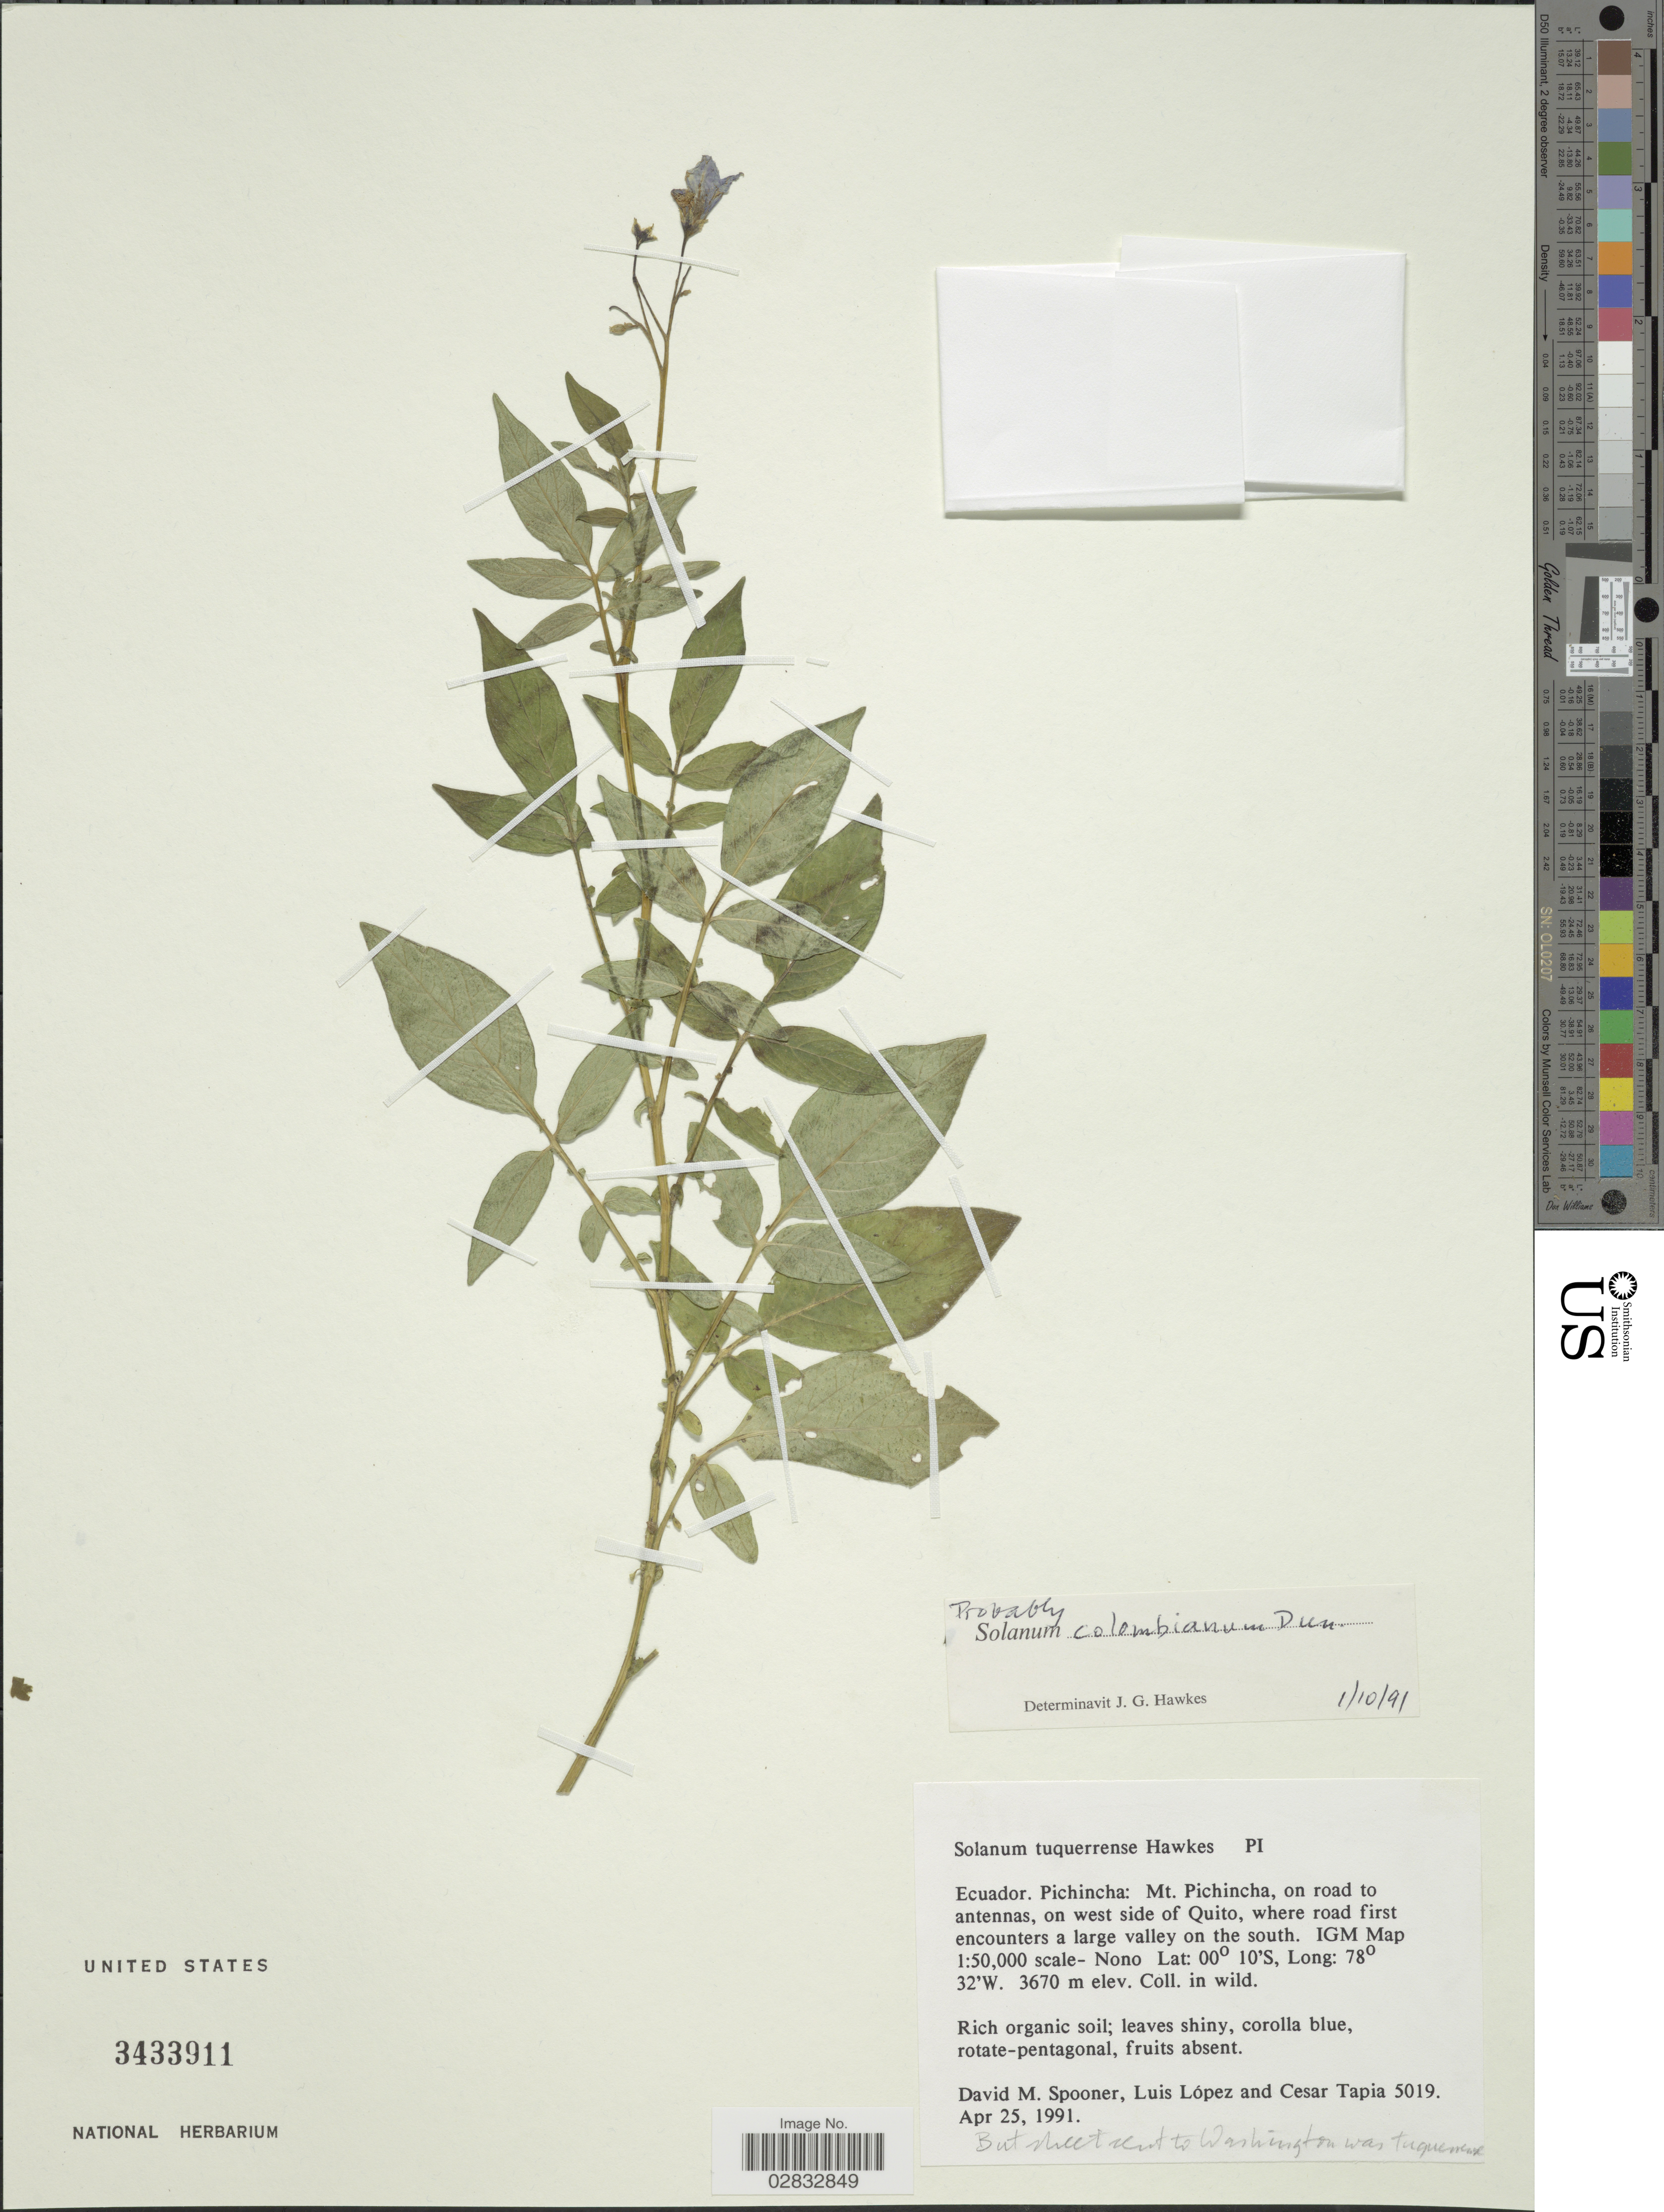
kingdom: Plantae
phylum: Tracheophyta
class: Magnoliopsida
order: Solanales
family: Solanaceae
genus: Solanum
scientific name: Solanum colombianum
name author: Dunal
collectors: D. Spooner, L. López & C. Tapia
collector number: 5019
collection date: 1991-04-25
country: Ecuador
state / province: Pichincha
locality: Mt. Pichincha, on road to atennas, on west side of Quito, where road first encounters a large valley on the south. IGM Map 1:50,000 scale - Nono.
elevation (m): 3670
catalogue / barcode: US 3433911